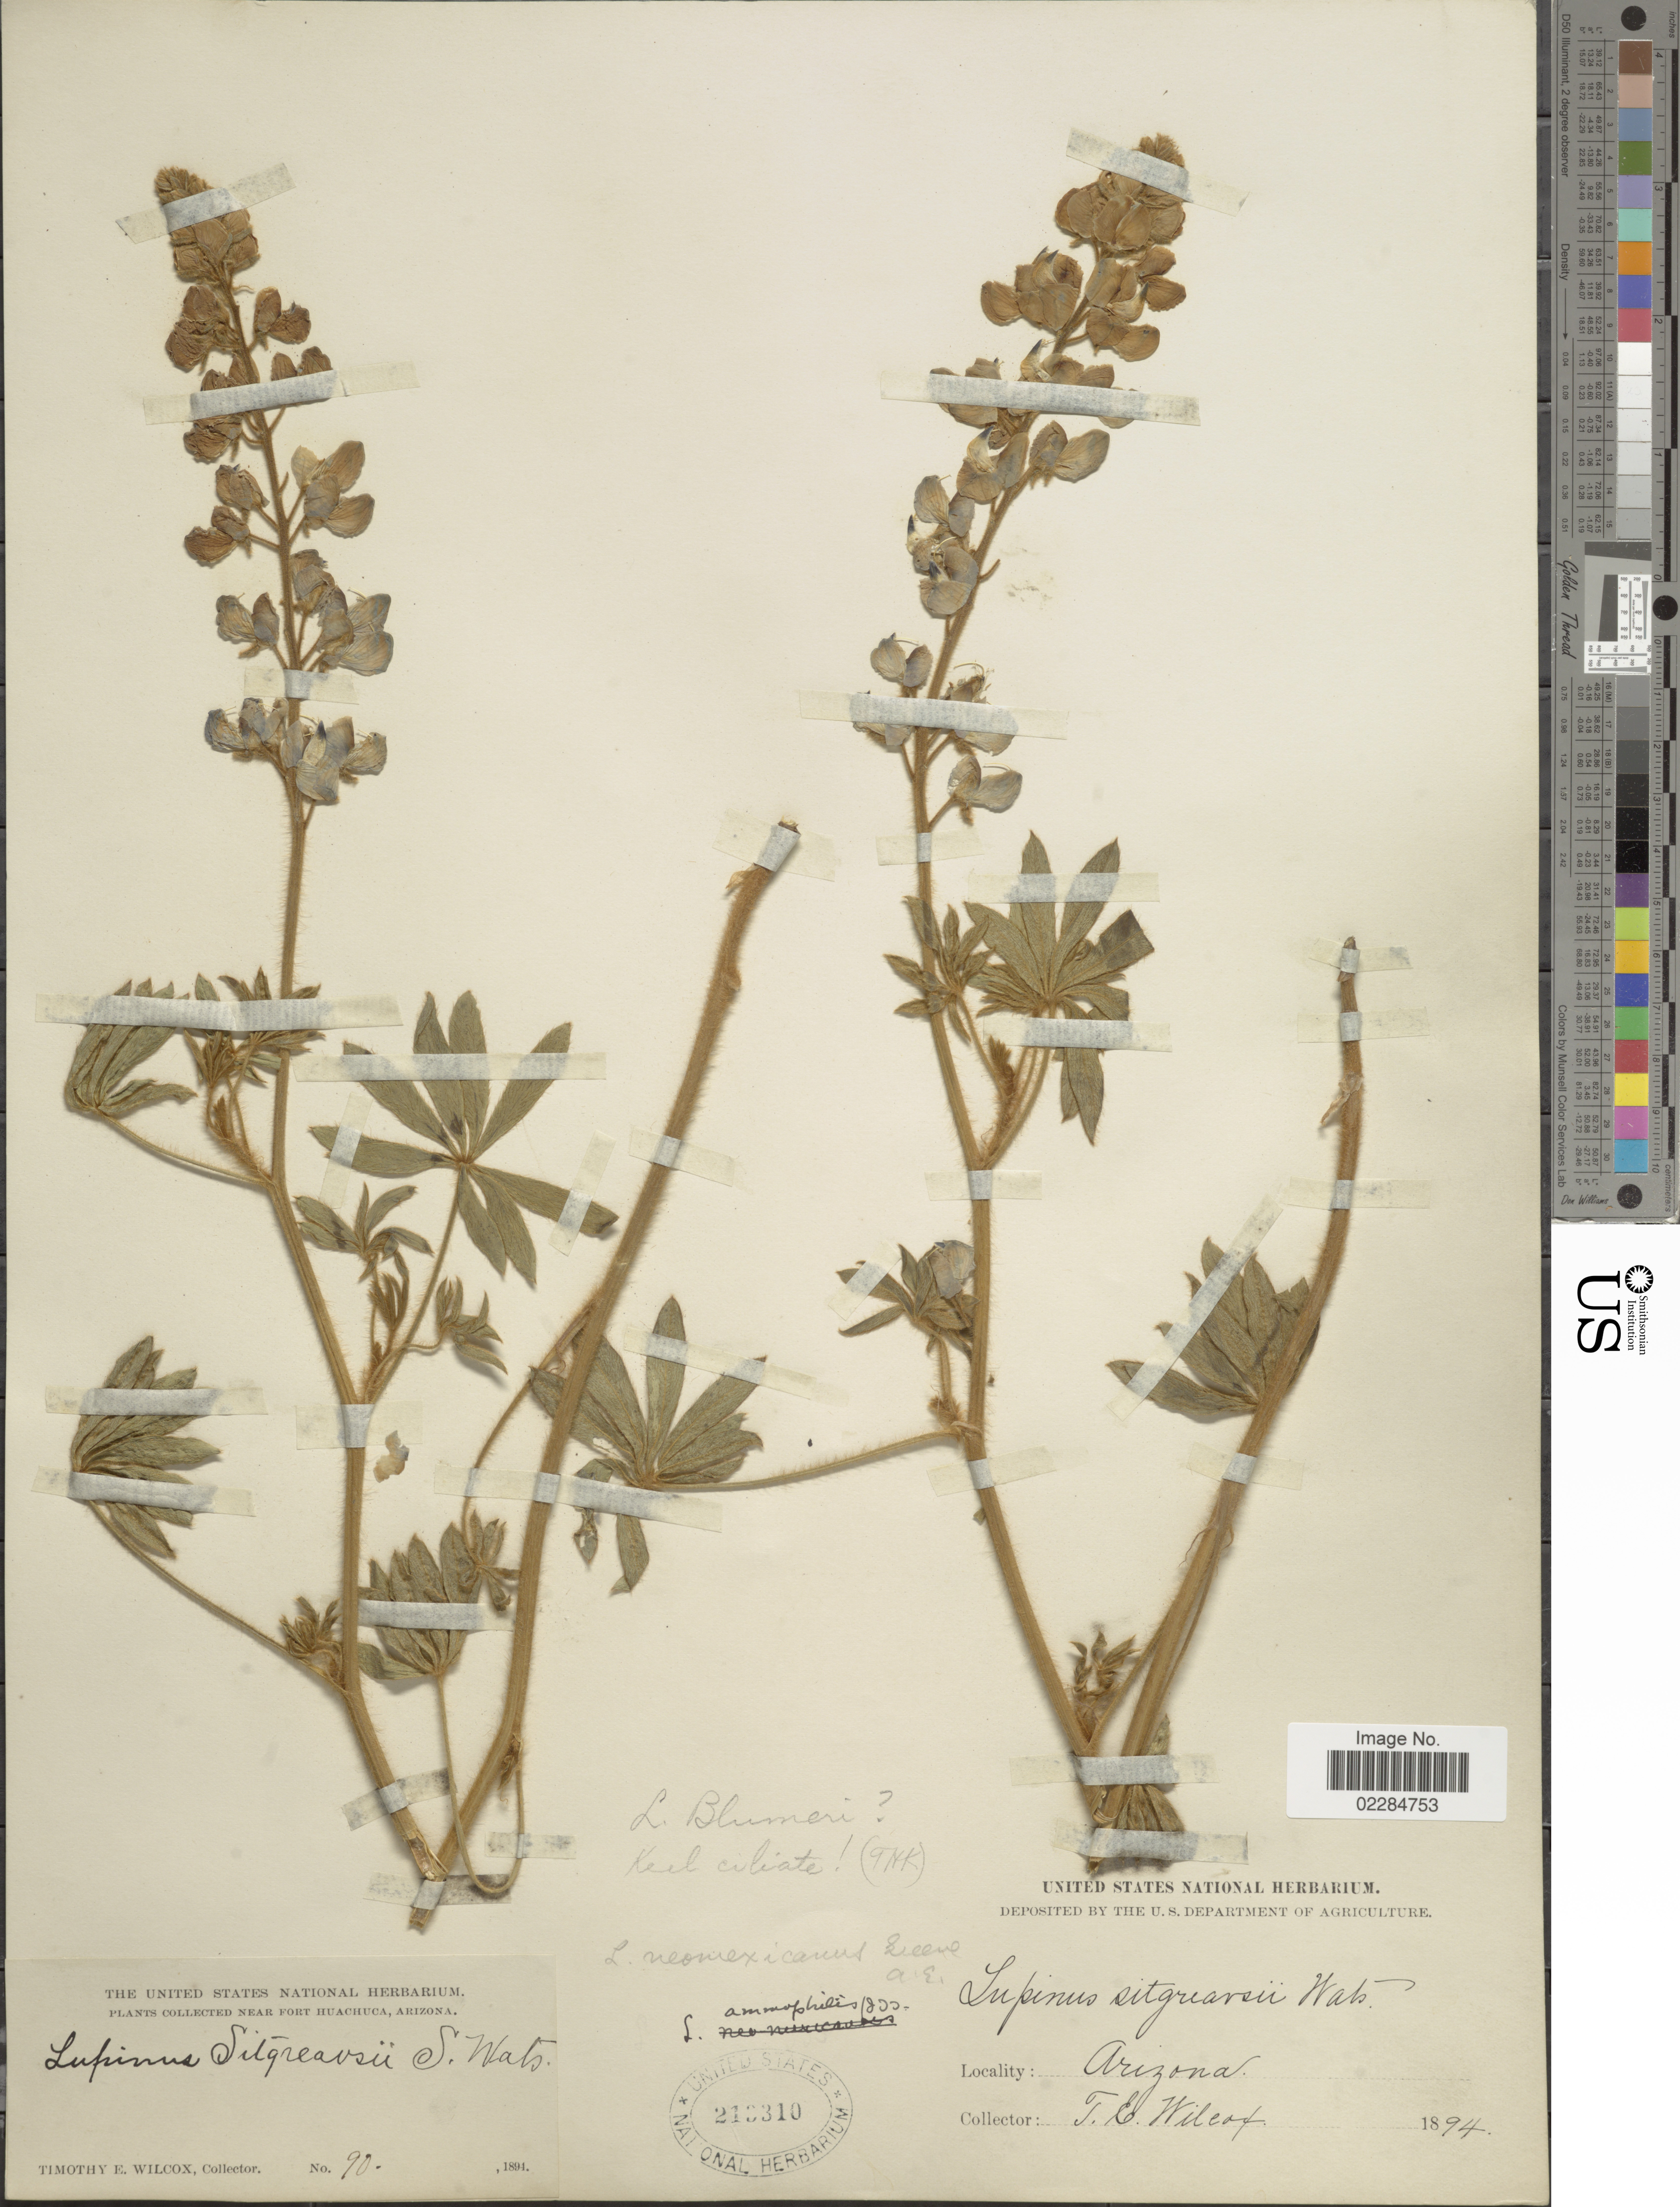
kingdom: Plantae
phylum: Tracheophyta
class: Magnoliopsida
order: Fabales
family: Fabaceae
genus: Lupinus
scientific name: Lupinus blumeri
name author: Greene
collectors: T. E. Wilcox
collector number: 90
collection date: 1894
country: United States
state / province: Arizona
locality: Near Fort Huachuca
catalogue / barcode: US 213310